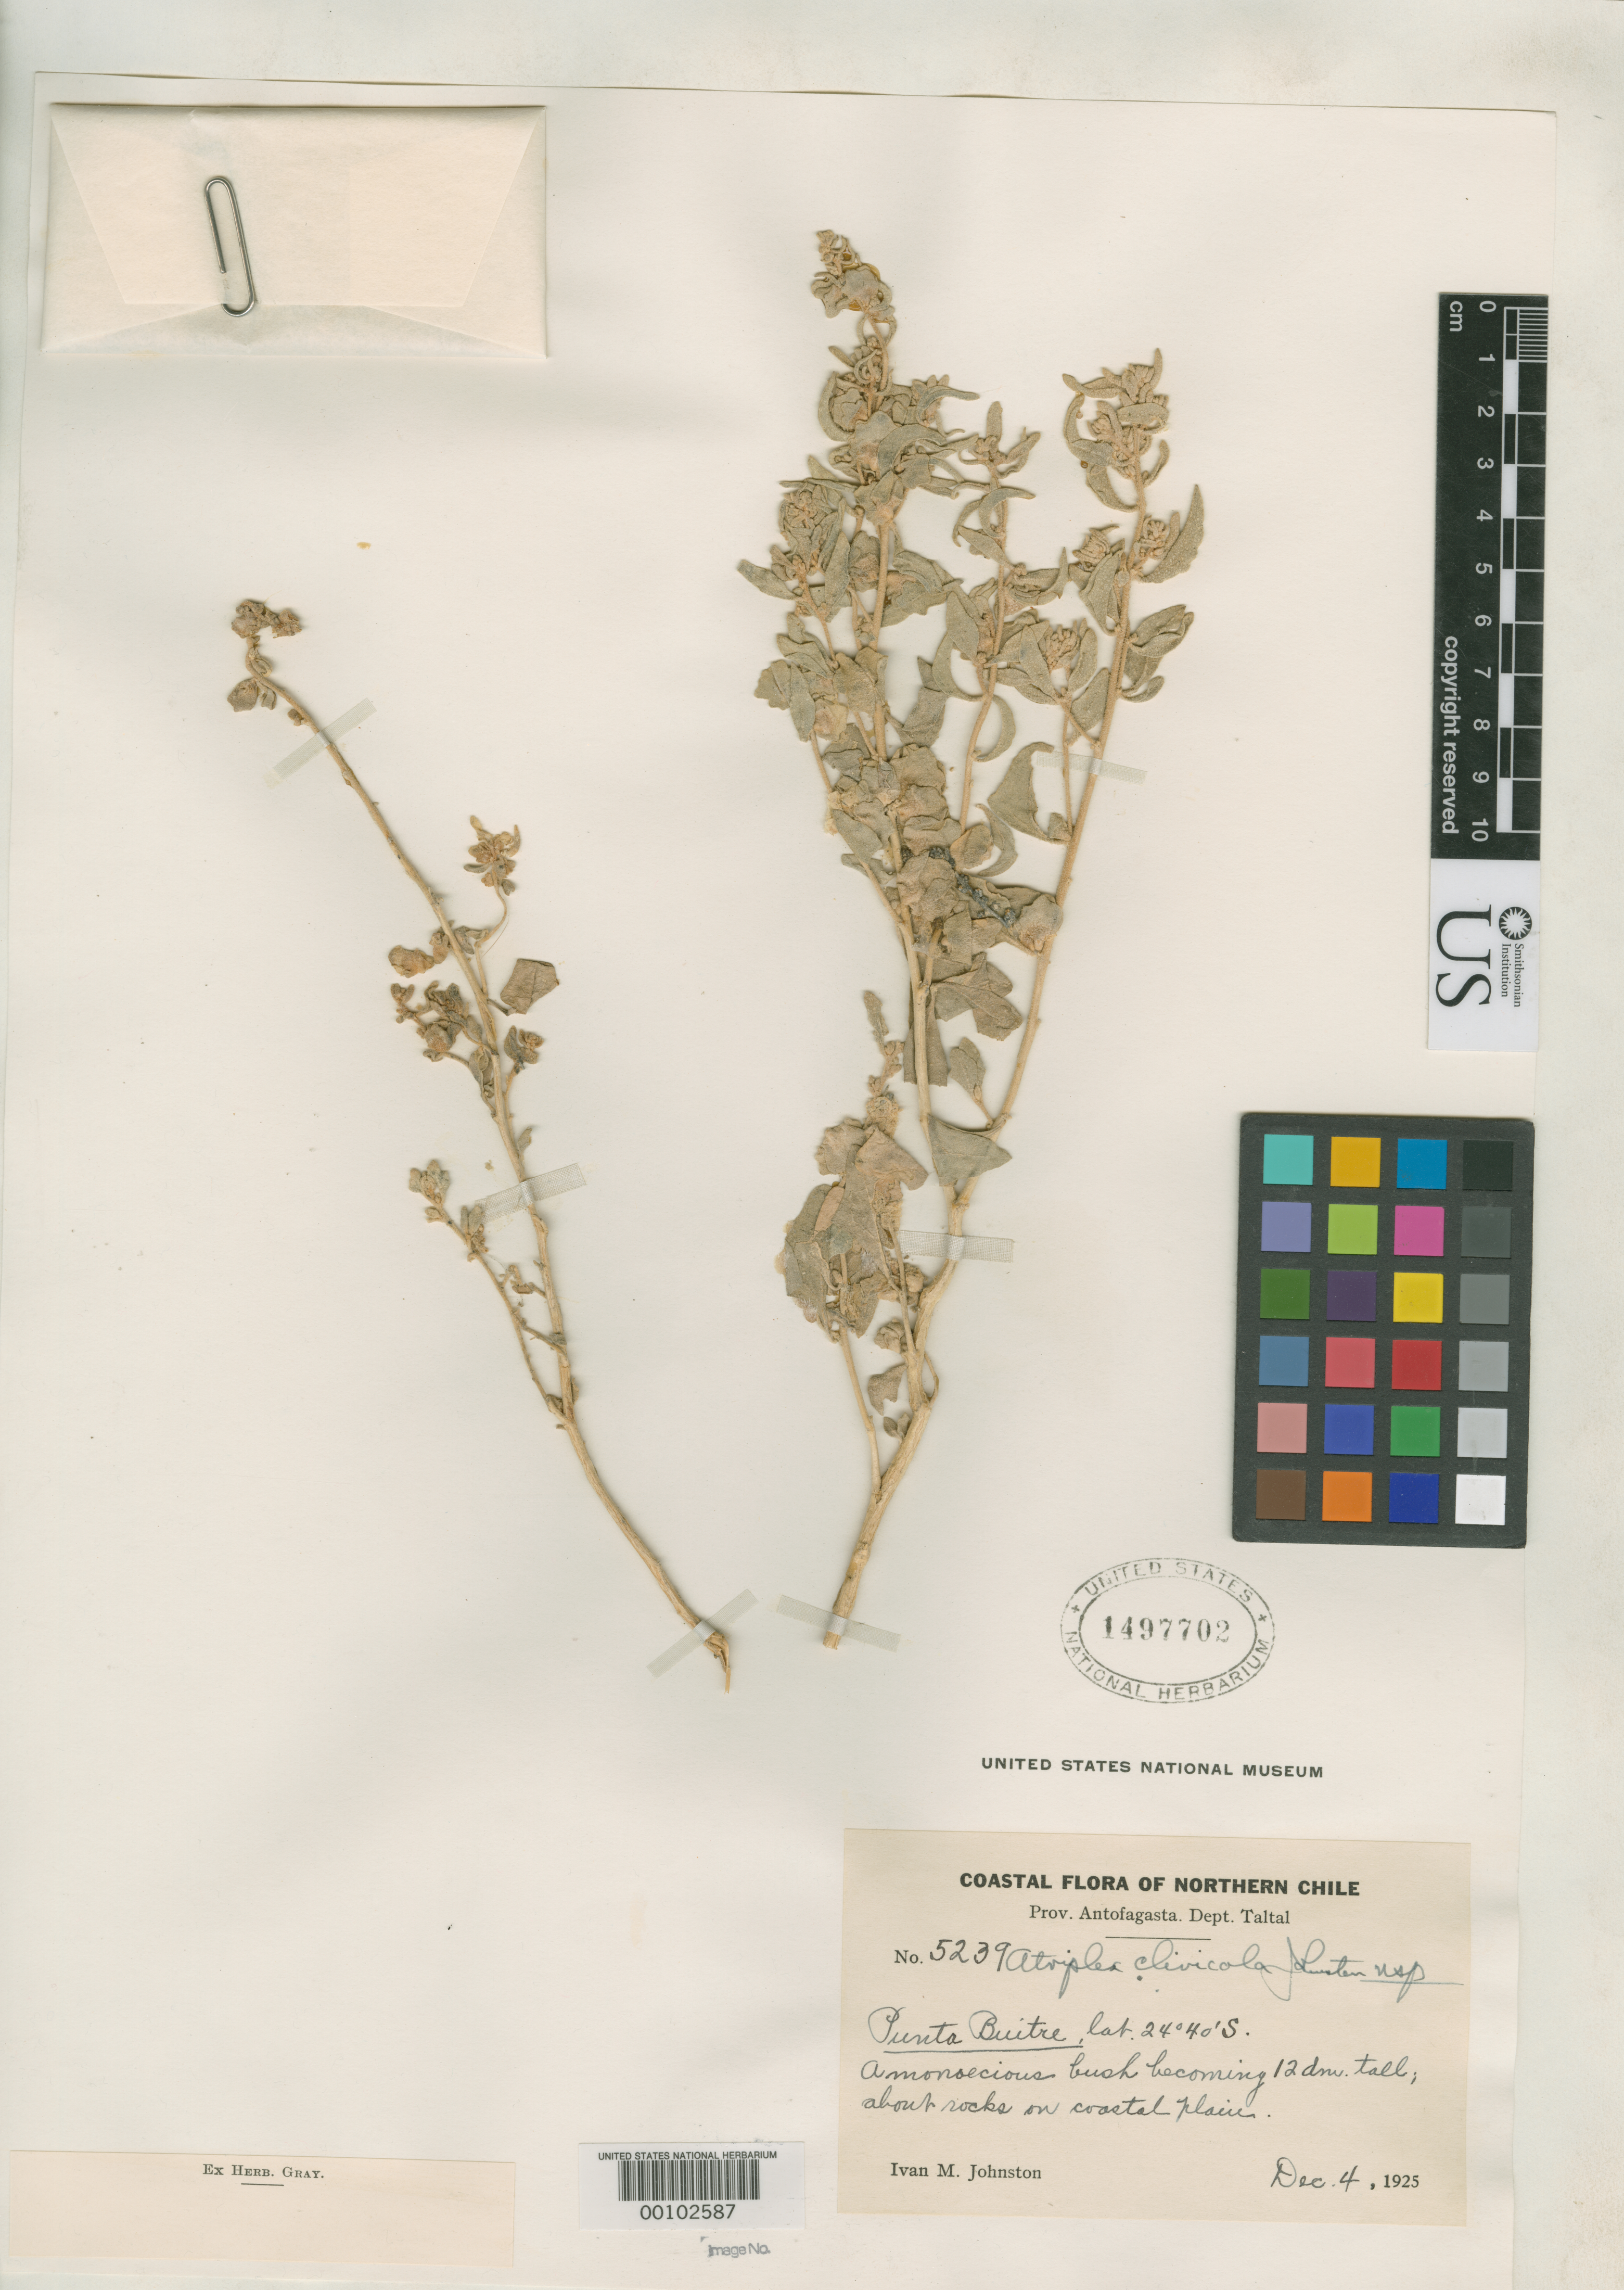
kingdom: Plantae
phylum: Tracheophyta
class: Magnoliopsida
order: Caryophyllales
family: Amaranthaceae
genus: Atriplex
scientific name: Atriplex clivicola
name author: I.M. Johnst.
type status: Isotype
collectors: I.M. Johnston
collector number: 5239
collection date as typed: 13 Dec 1925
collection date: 1925-12-13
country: Chile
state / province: Antofagasta (II)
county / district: Taltal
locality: Near Punta Buitre.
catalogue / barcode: US 1497702